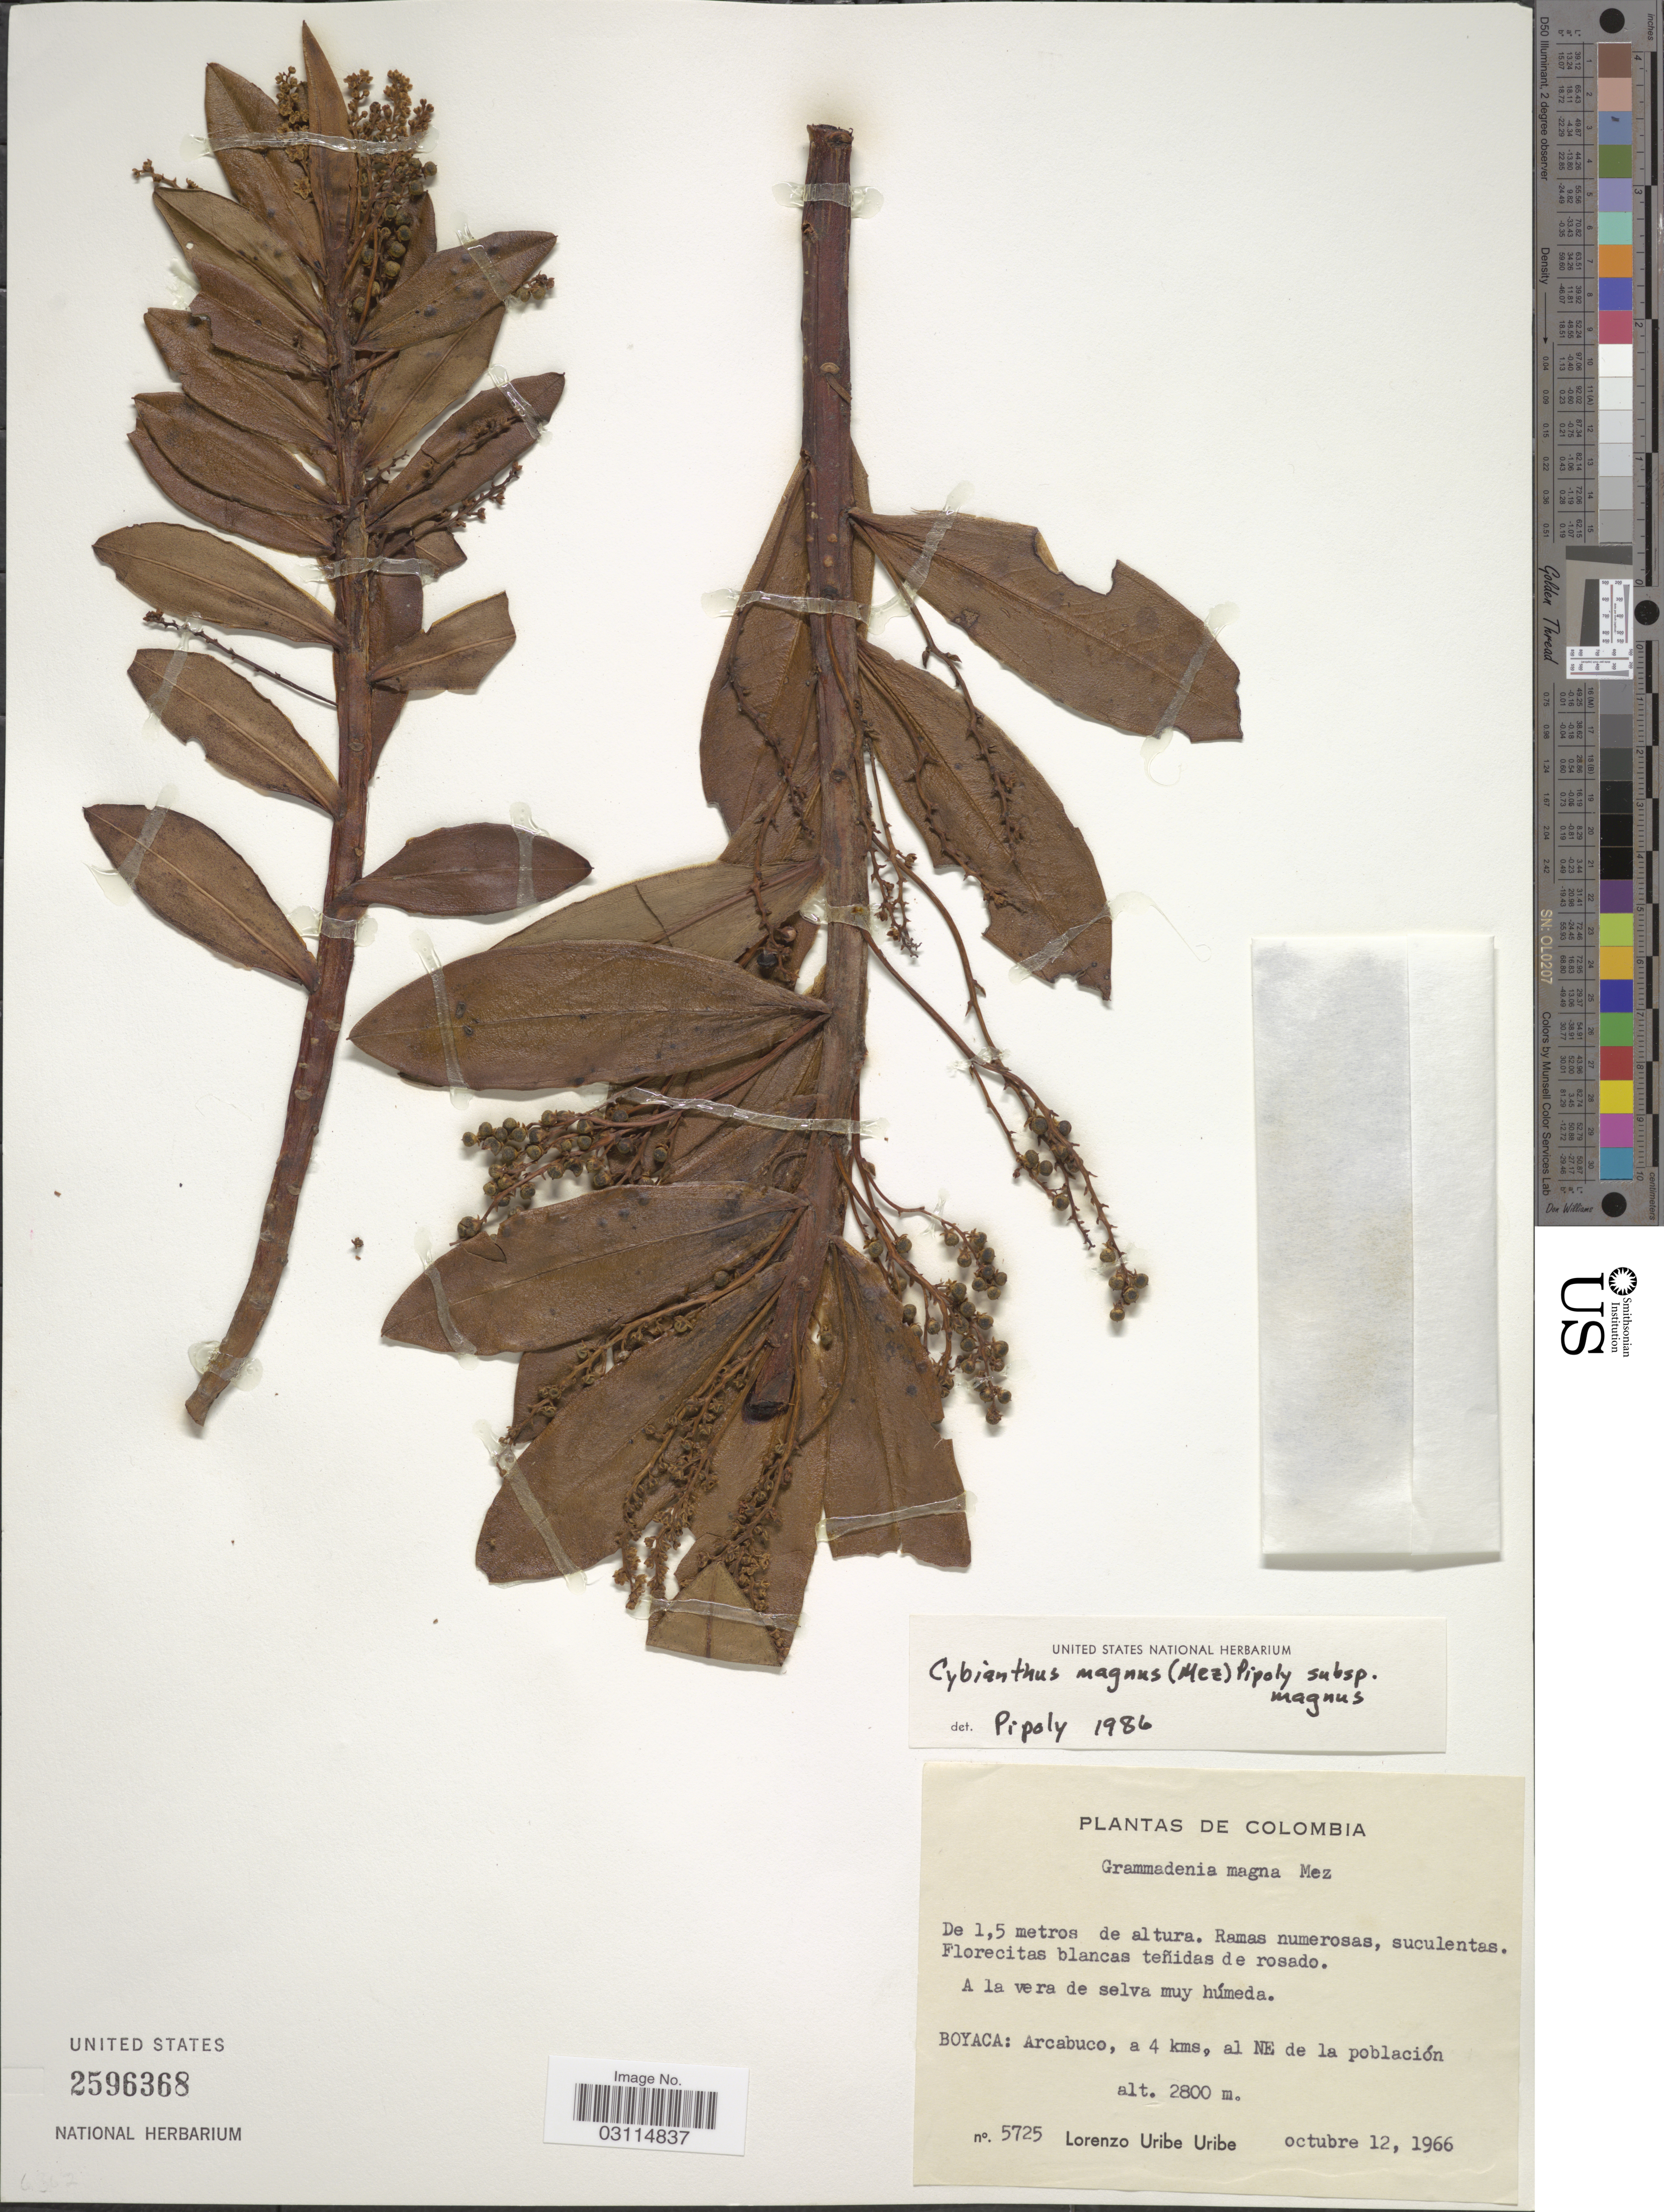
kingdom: Plantae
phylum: Tracheophyta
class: Magnoliopsida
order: Ericales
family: Primulaceae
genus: Cybianthus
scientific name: Cybianthus magnus subsp. magnus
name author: (Mez) Pipoly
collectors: L. Uribe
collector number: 5725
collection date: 1966-10-12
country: Colombia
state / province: Boyacá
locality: Arcabuco, a 4 kms, al NE de la población.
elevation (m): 2800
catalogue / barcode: US 2596368